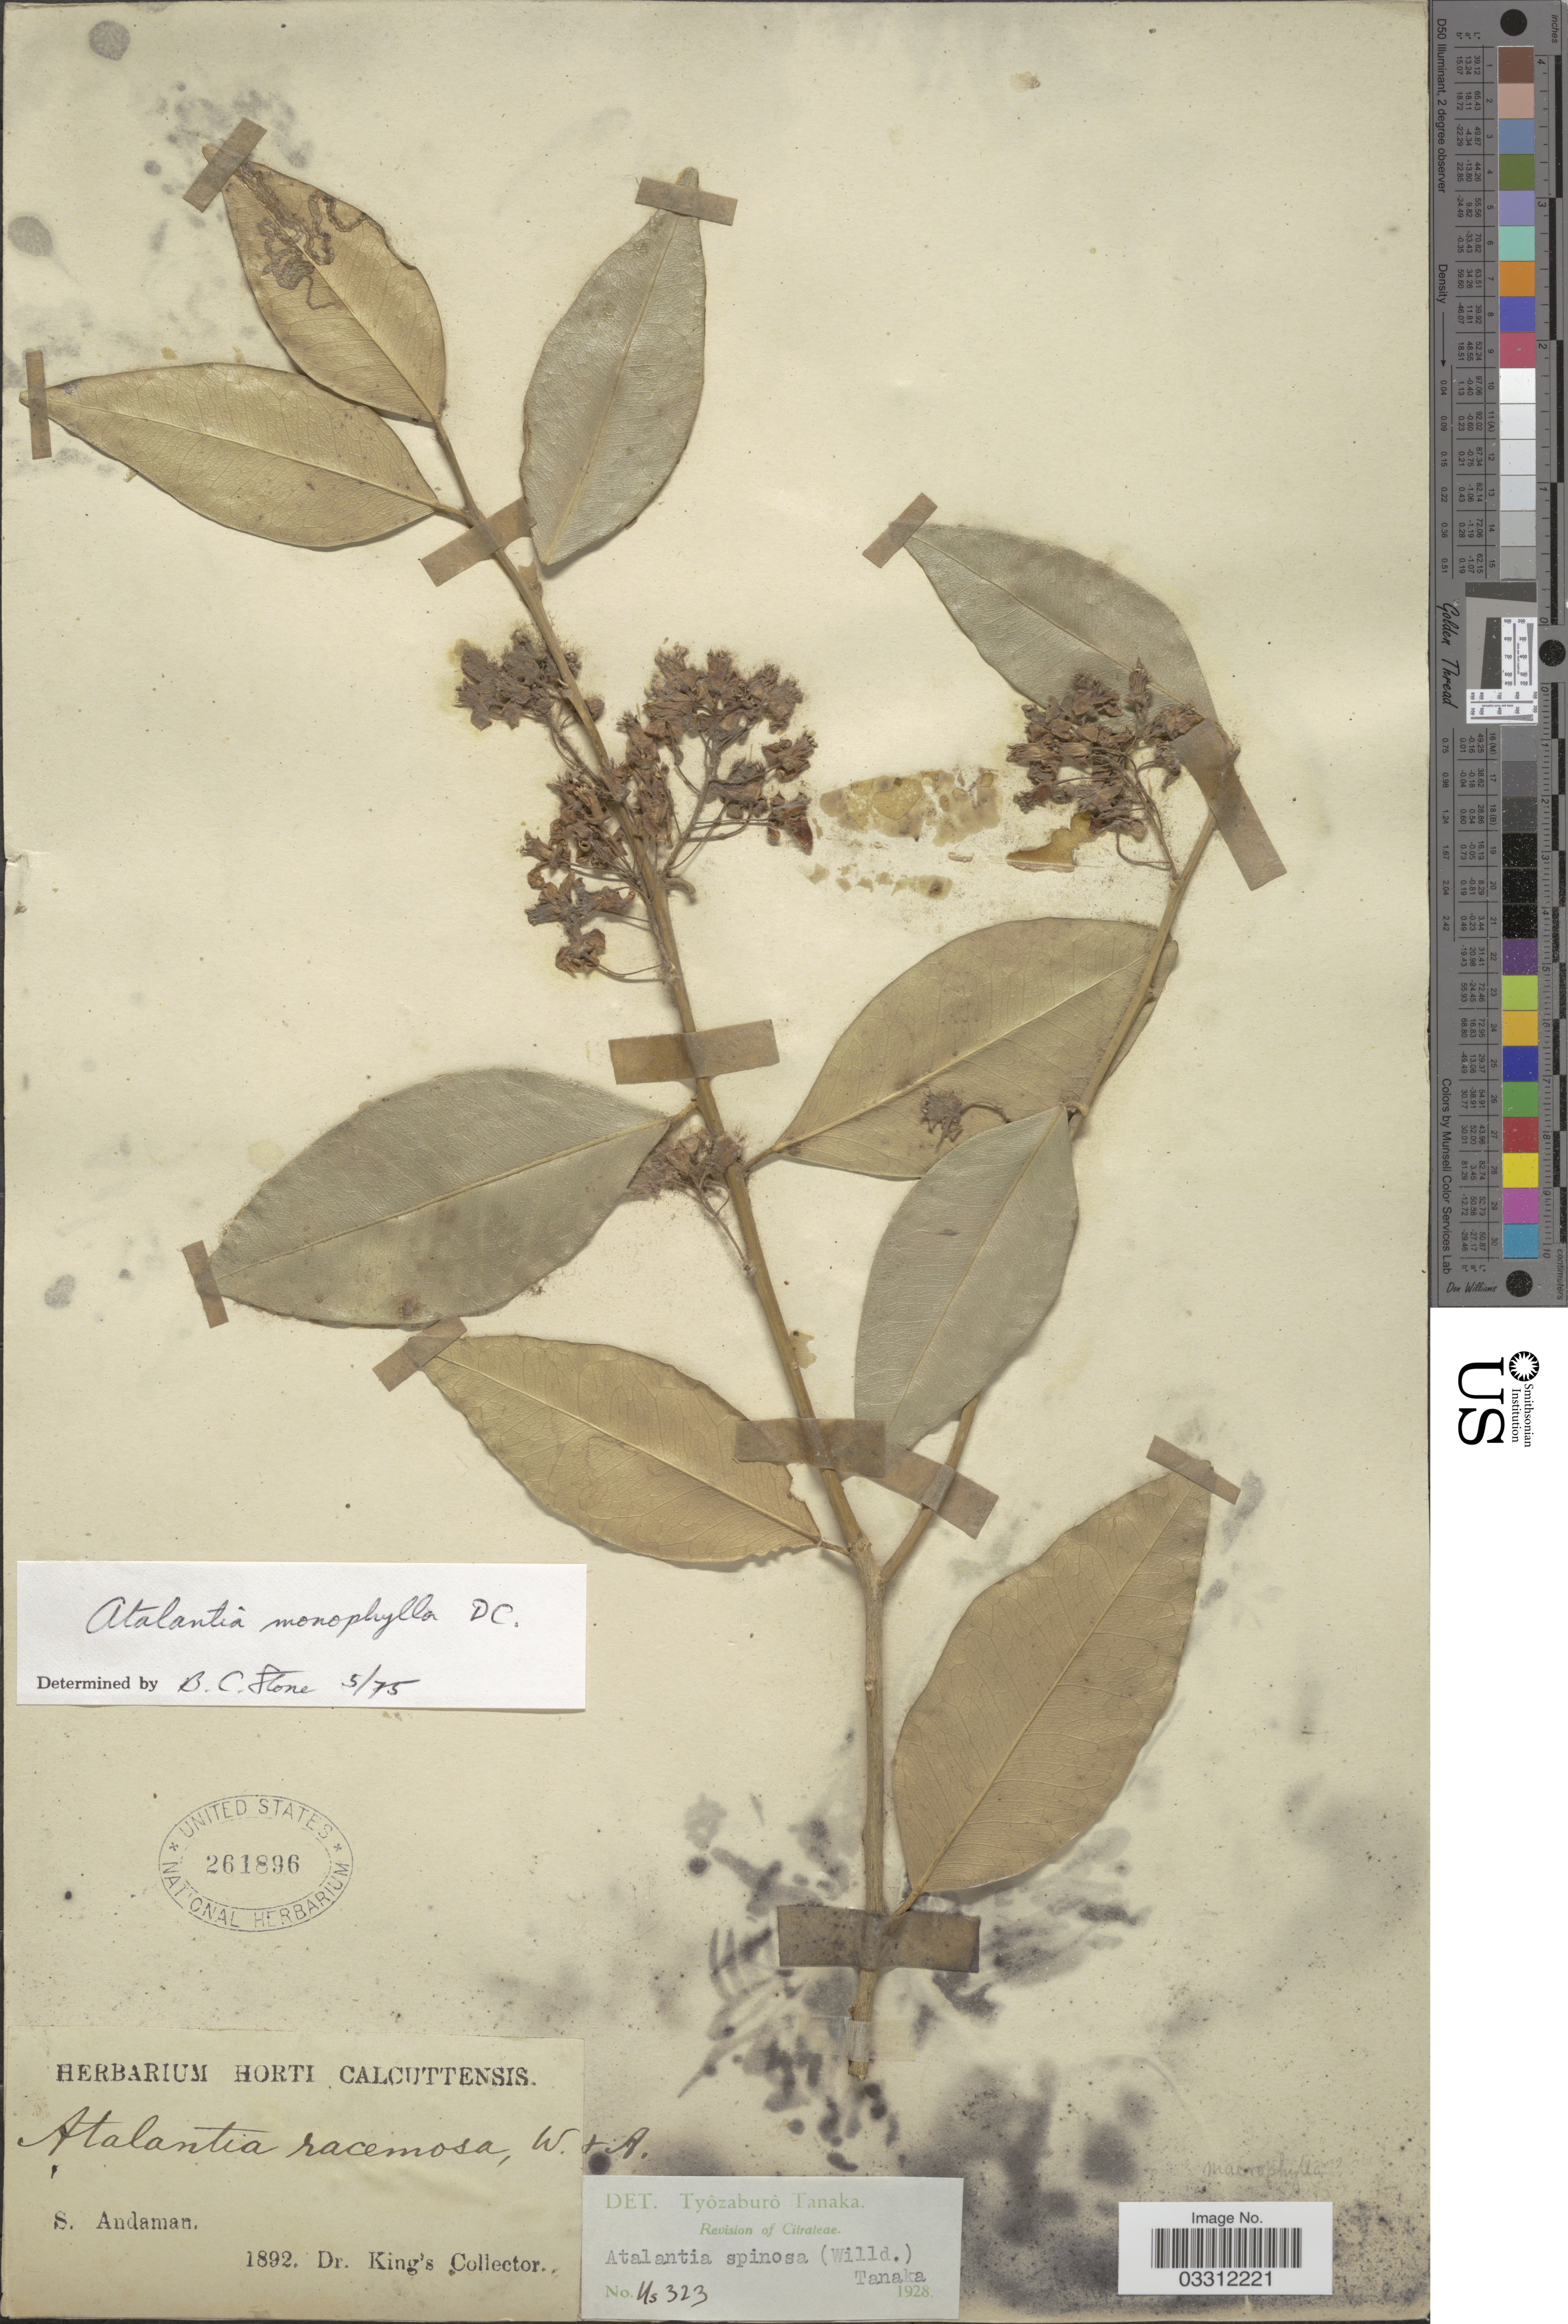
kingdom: Plantae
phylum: Tracheophyta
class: Magnoliopsida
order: Sapindales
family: Rutaceae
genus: Atalantia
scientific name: Atalantia monophylla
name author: (L.) DC.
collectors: Dr. King's collector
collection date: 1892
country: India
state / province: Andaman and Nicobar Islands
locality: S. Andaman.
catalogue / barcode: US 261896